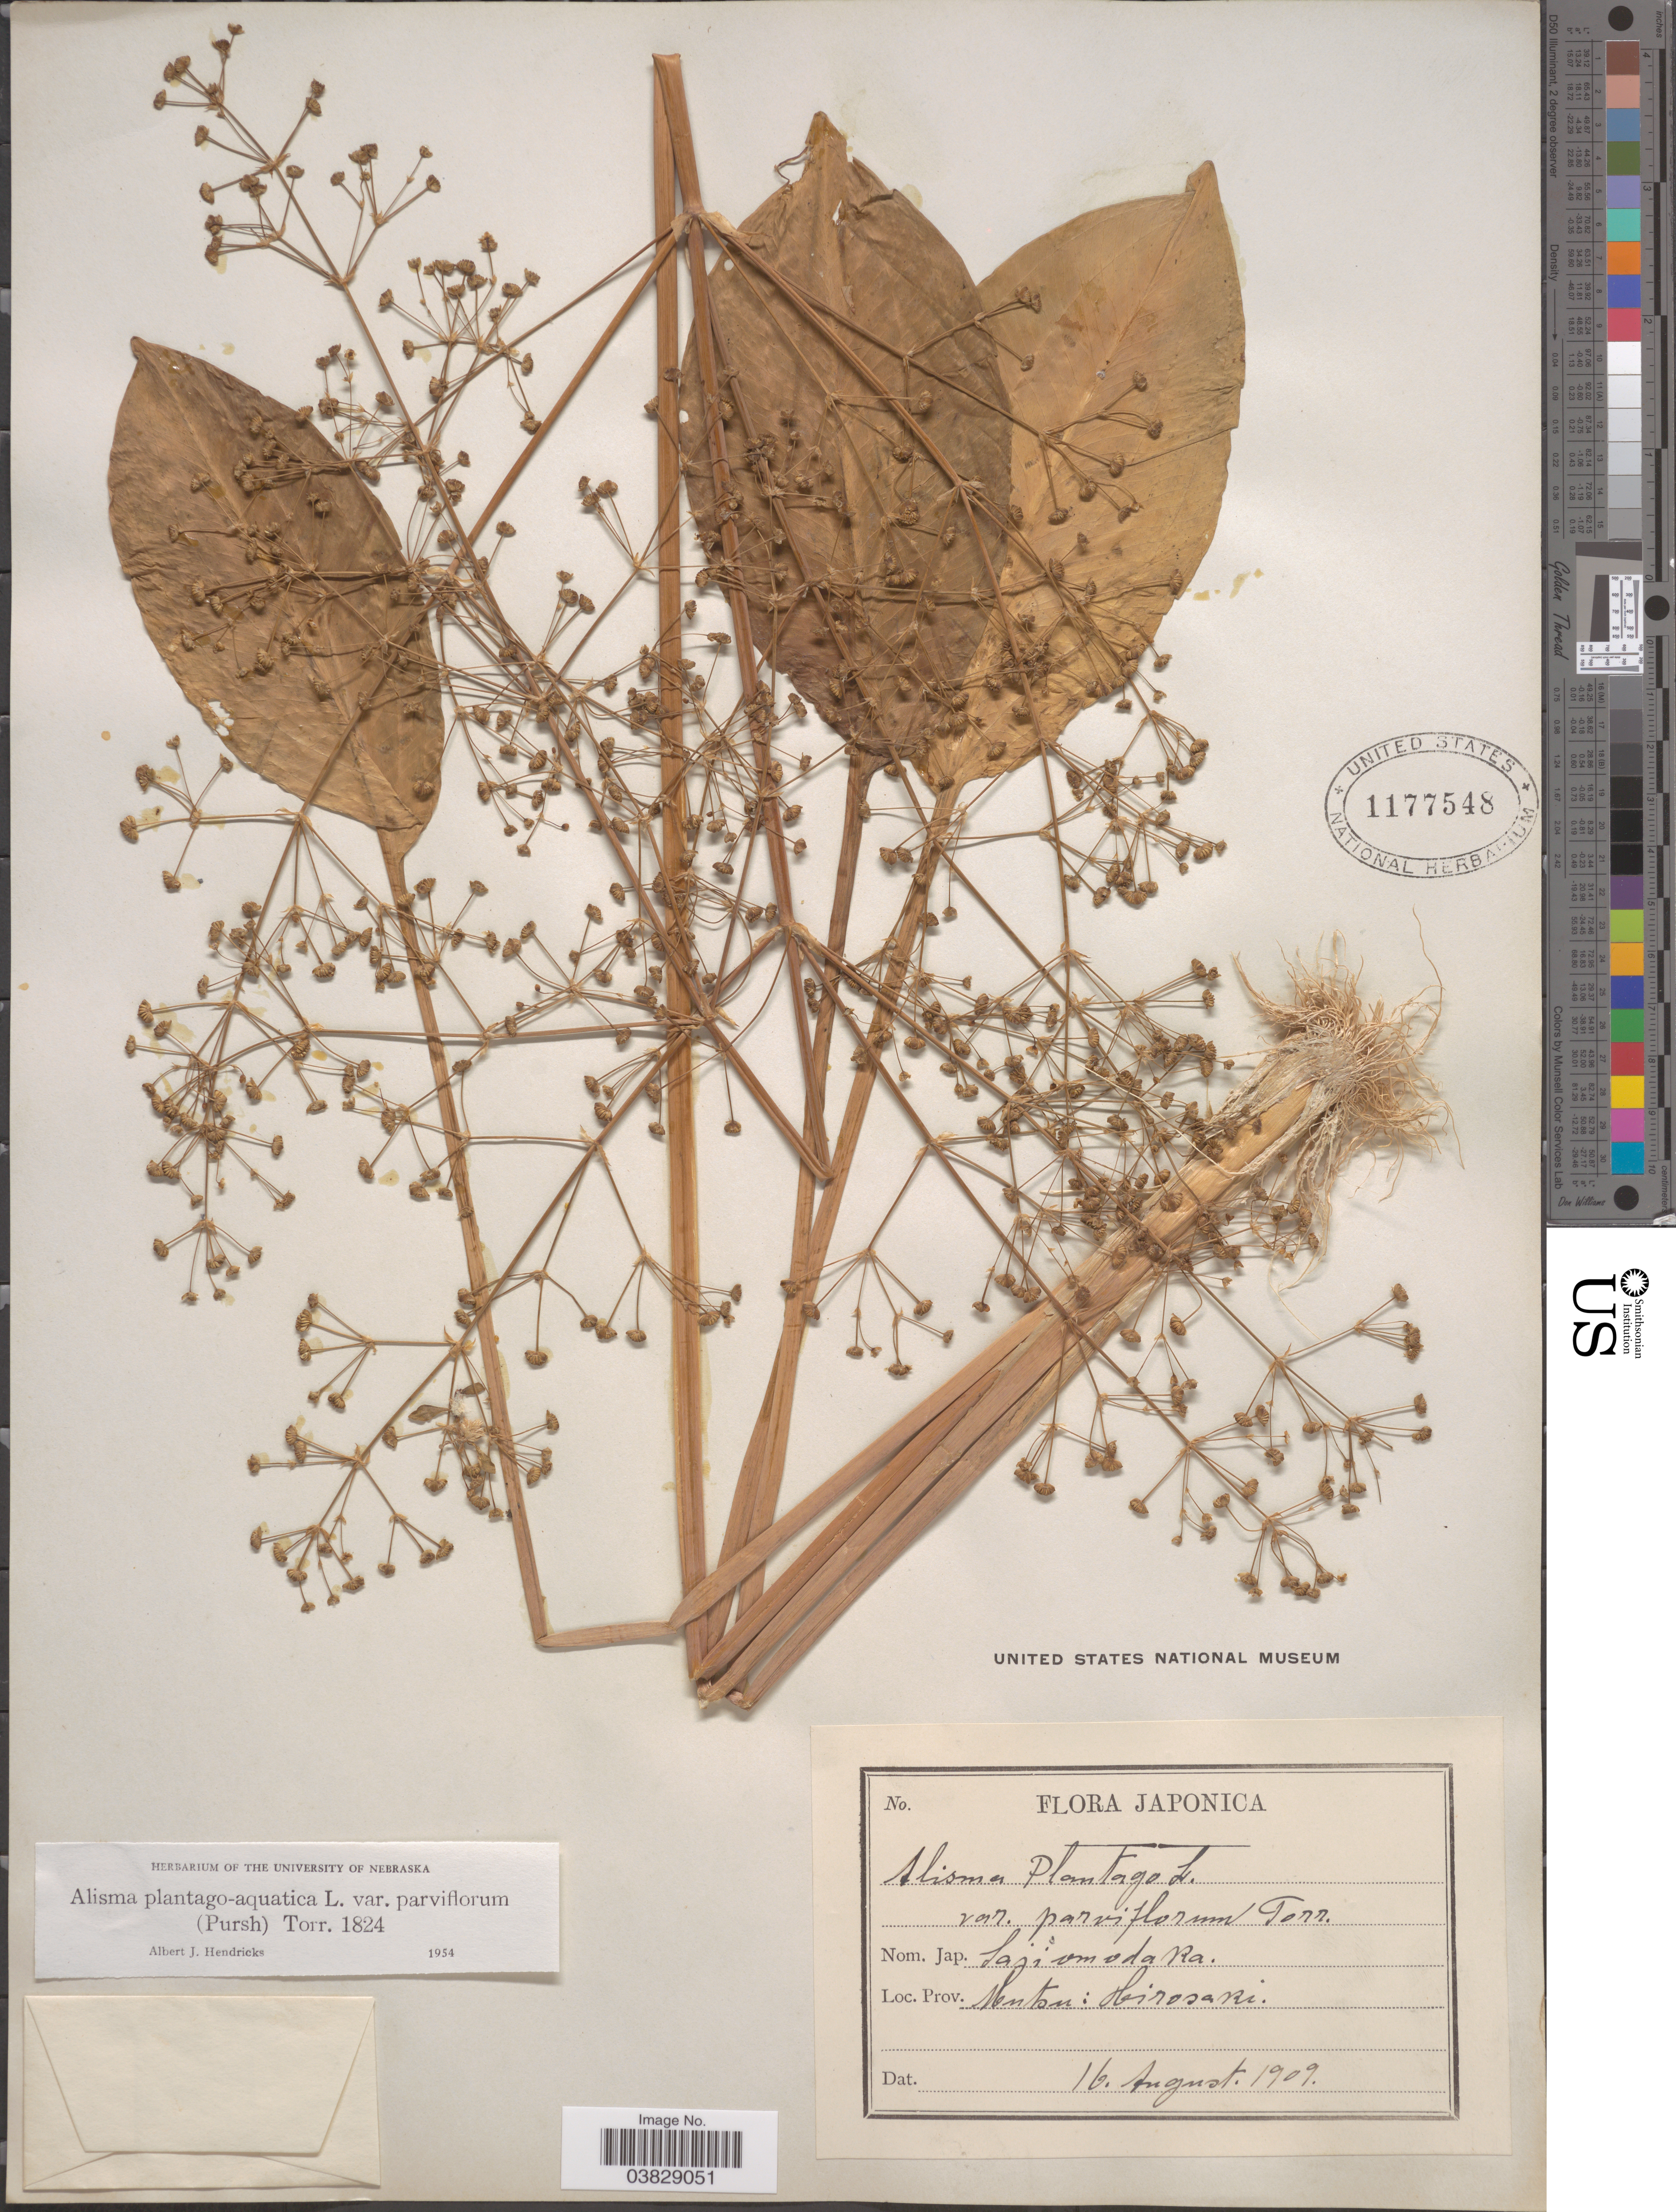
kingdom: Plantae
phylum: Tracheophyta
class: Liliopsida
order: Alismatales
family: Alismataceae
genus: Alisma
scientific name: Alisma plantago-aquatica var. parviflorum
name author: (Pursh) Torr.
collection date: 1909-08-16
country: Japan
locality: Prov. Mutsu: Hirosaki.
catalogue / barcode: US 1177548